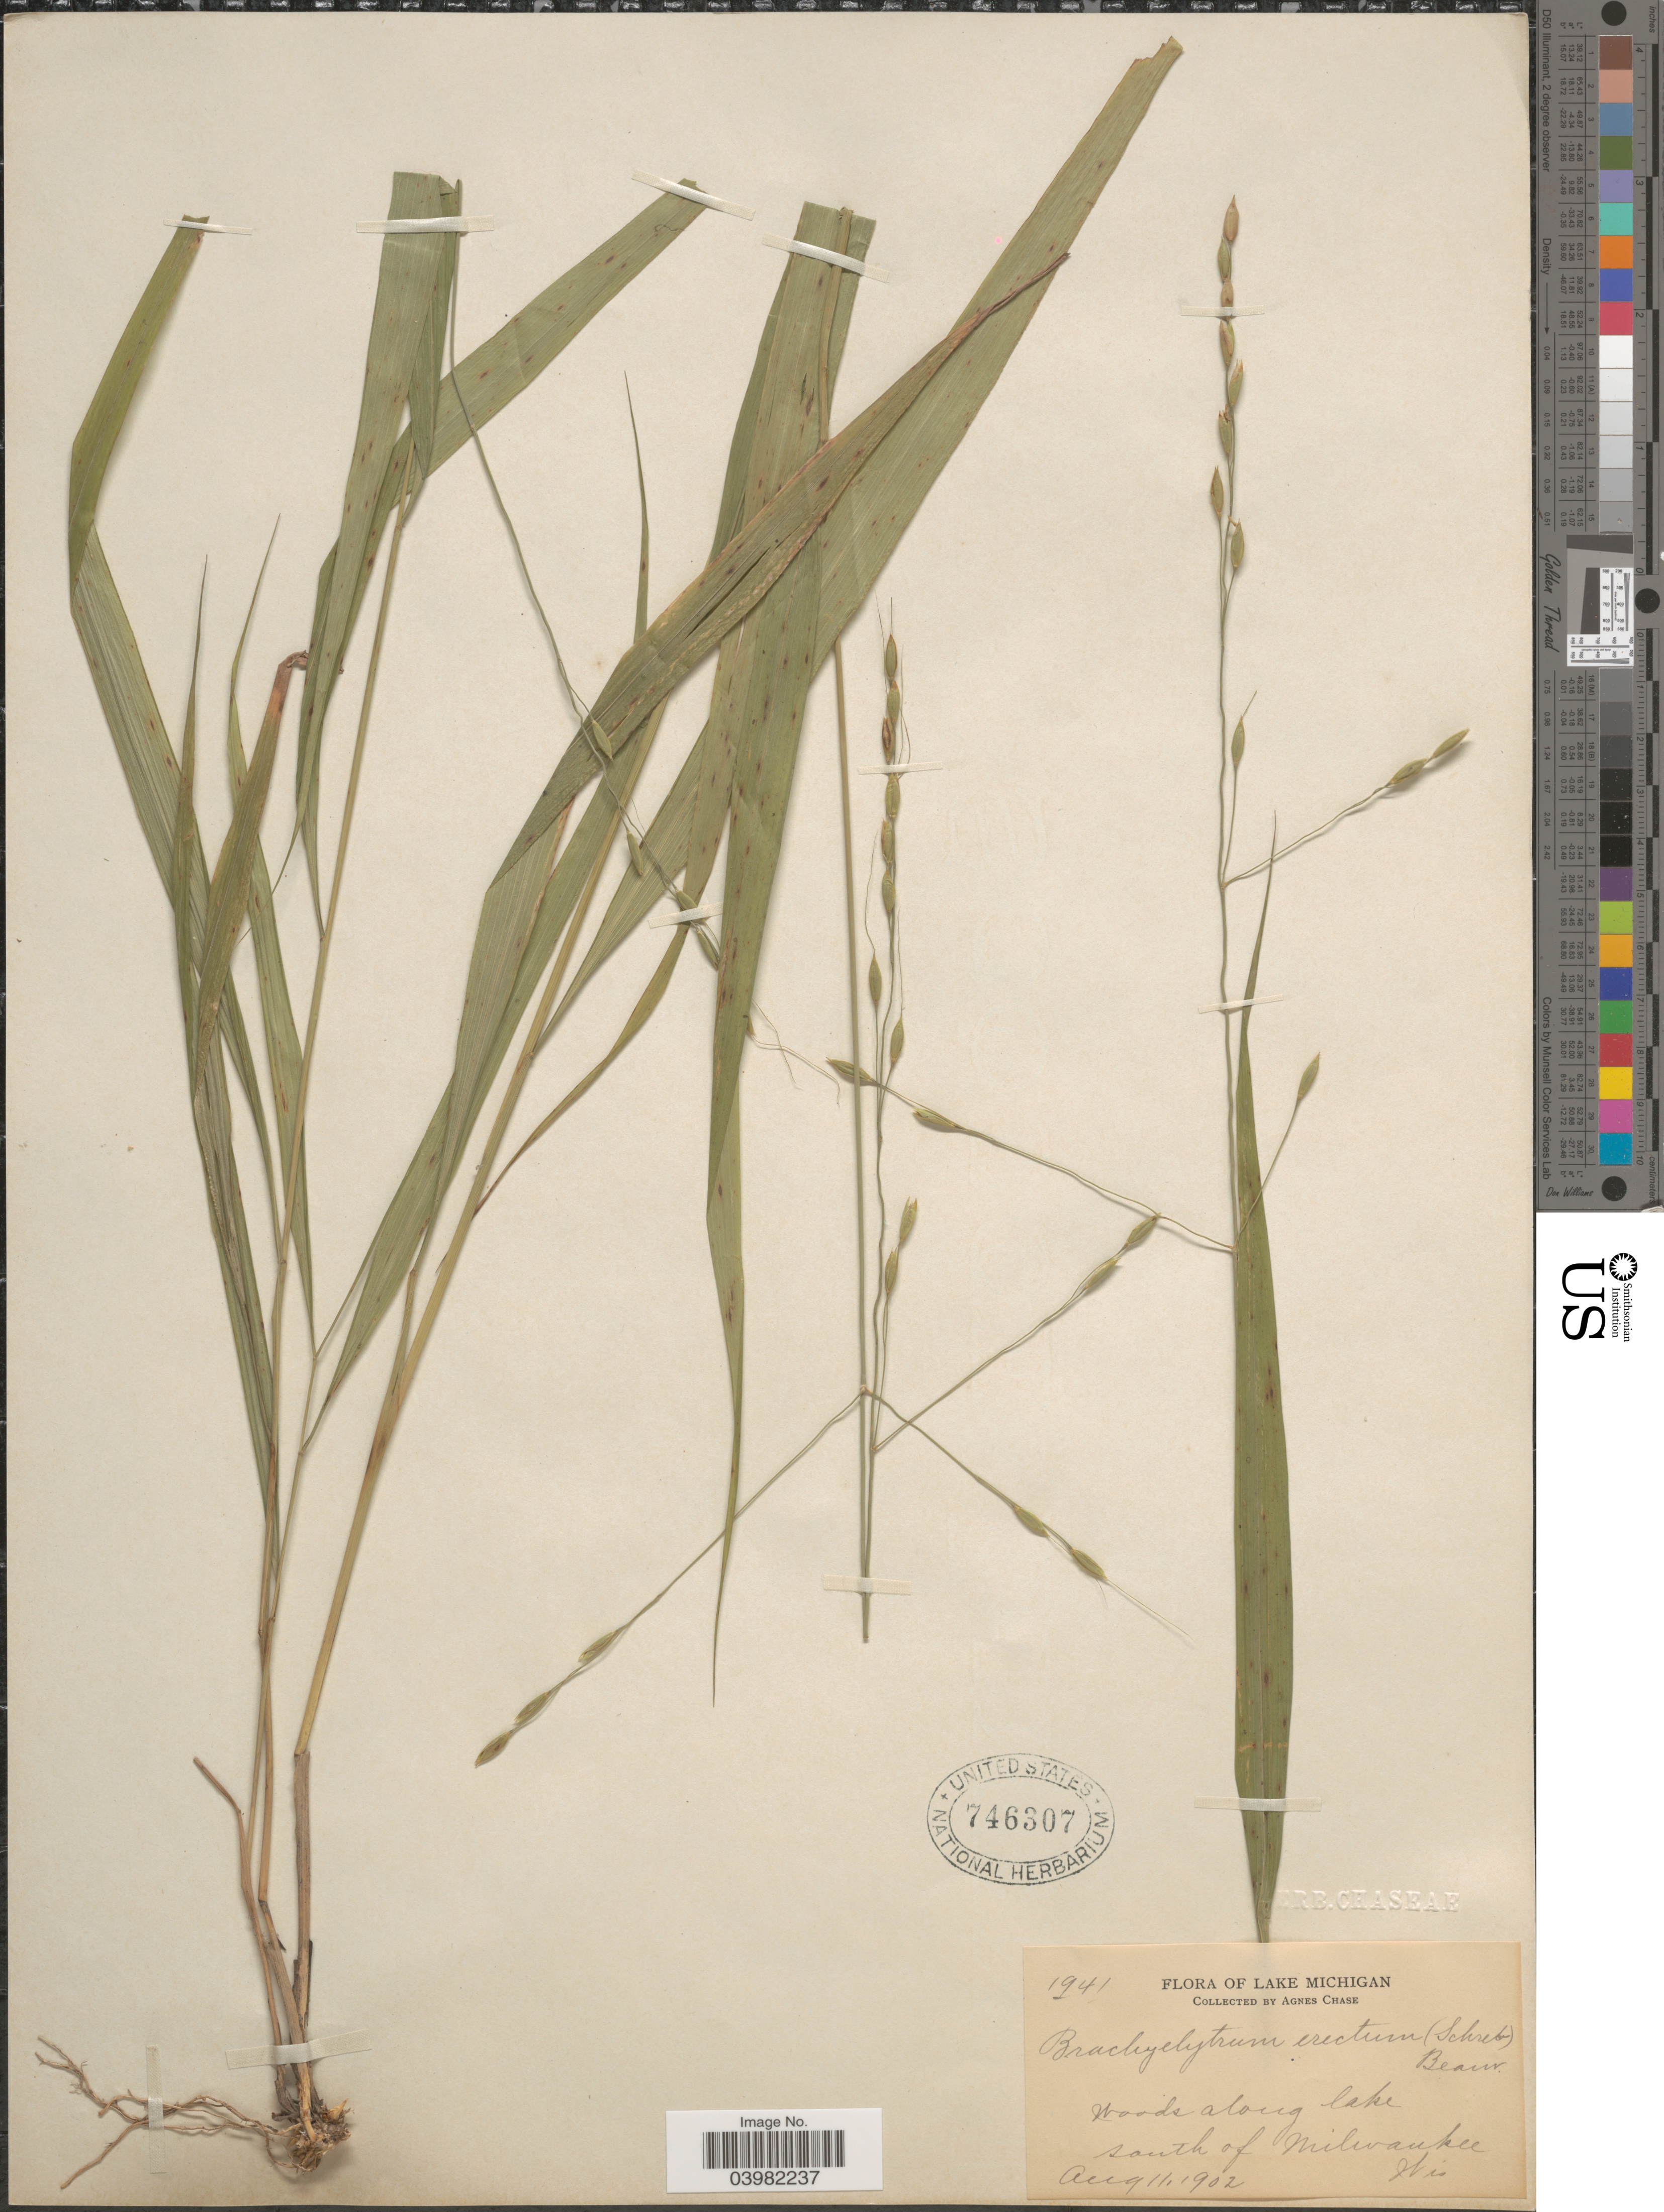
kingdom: Plantae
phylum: Tracheophyta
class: Liliopsida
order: Poales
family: Poaceae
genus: Brachyelytrum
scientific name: Brachyelytrum erectum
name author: (Schreb.) P. Beauv.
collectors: A. Chase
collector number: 1941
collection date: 1902-08-11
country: United States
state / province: Wisconsin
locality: Lake Michigan. Along lake south of Milwaukee.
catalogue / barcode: US 746307